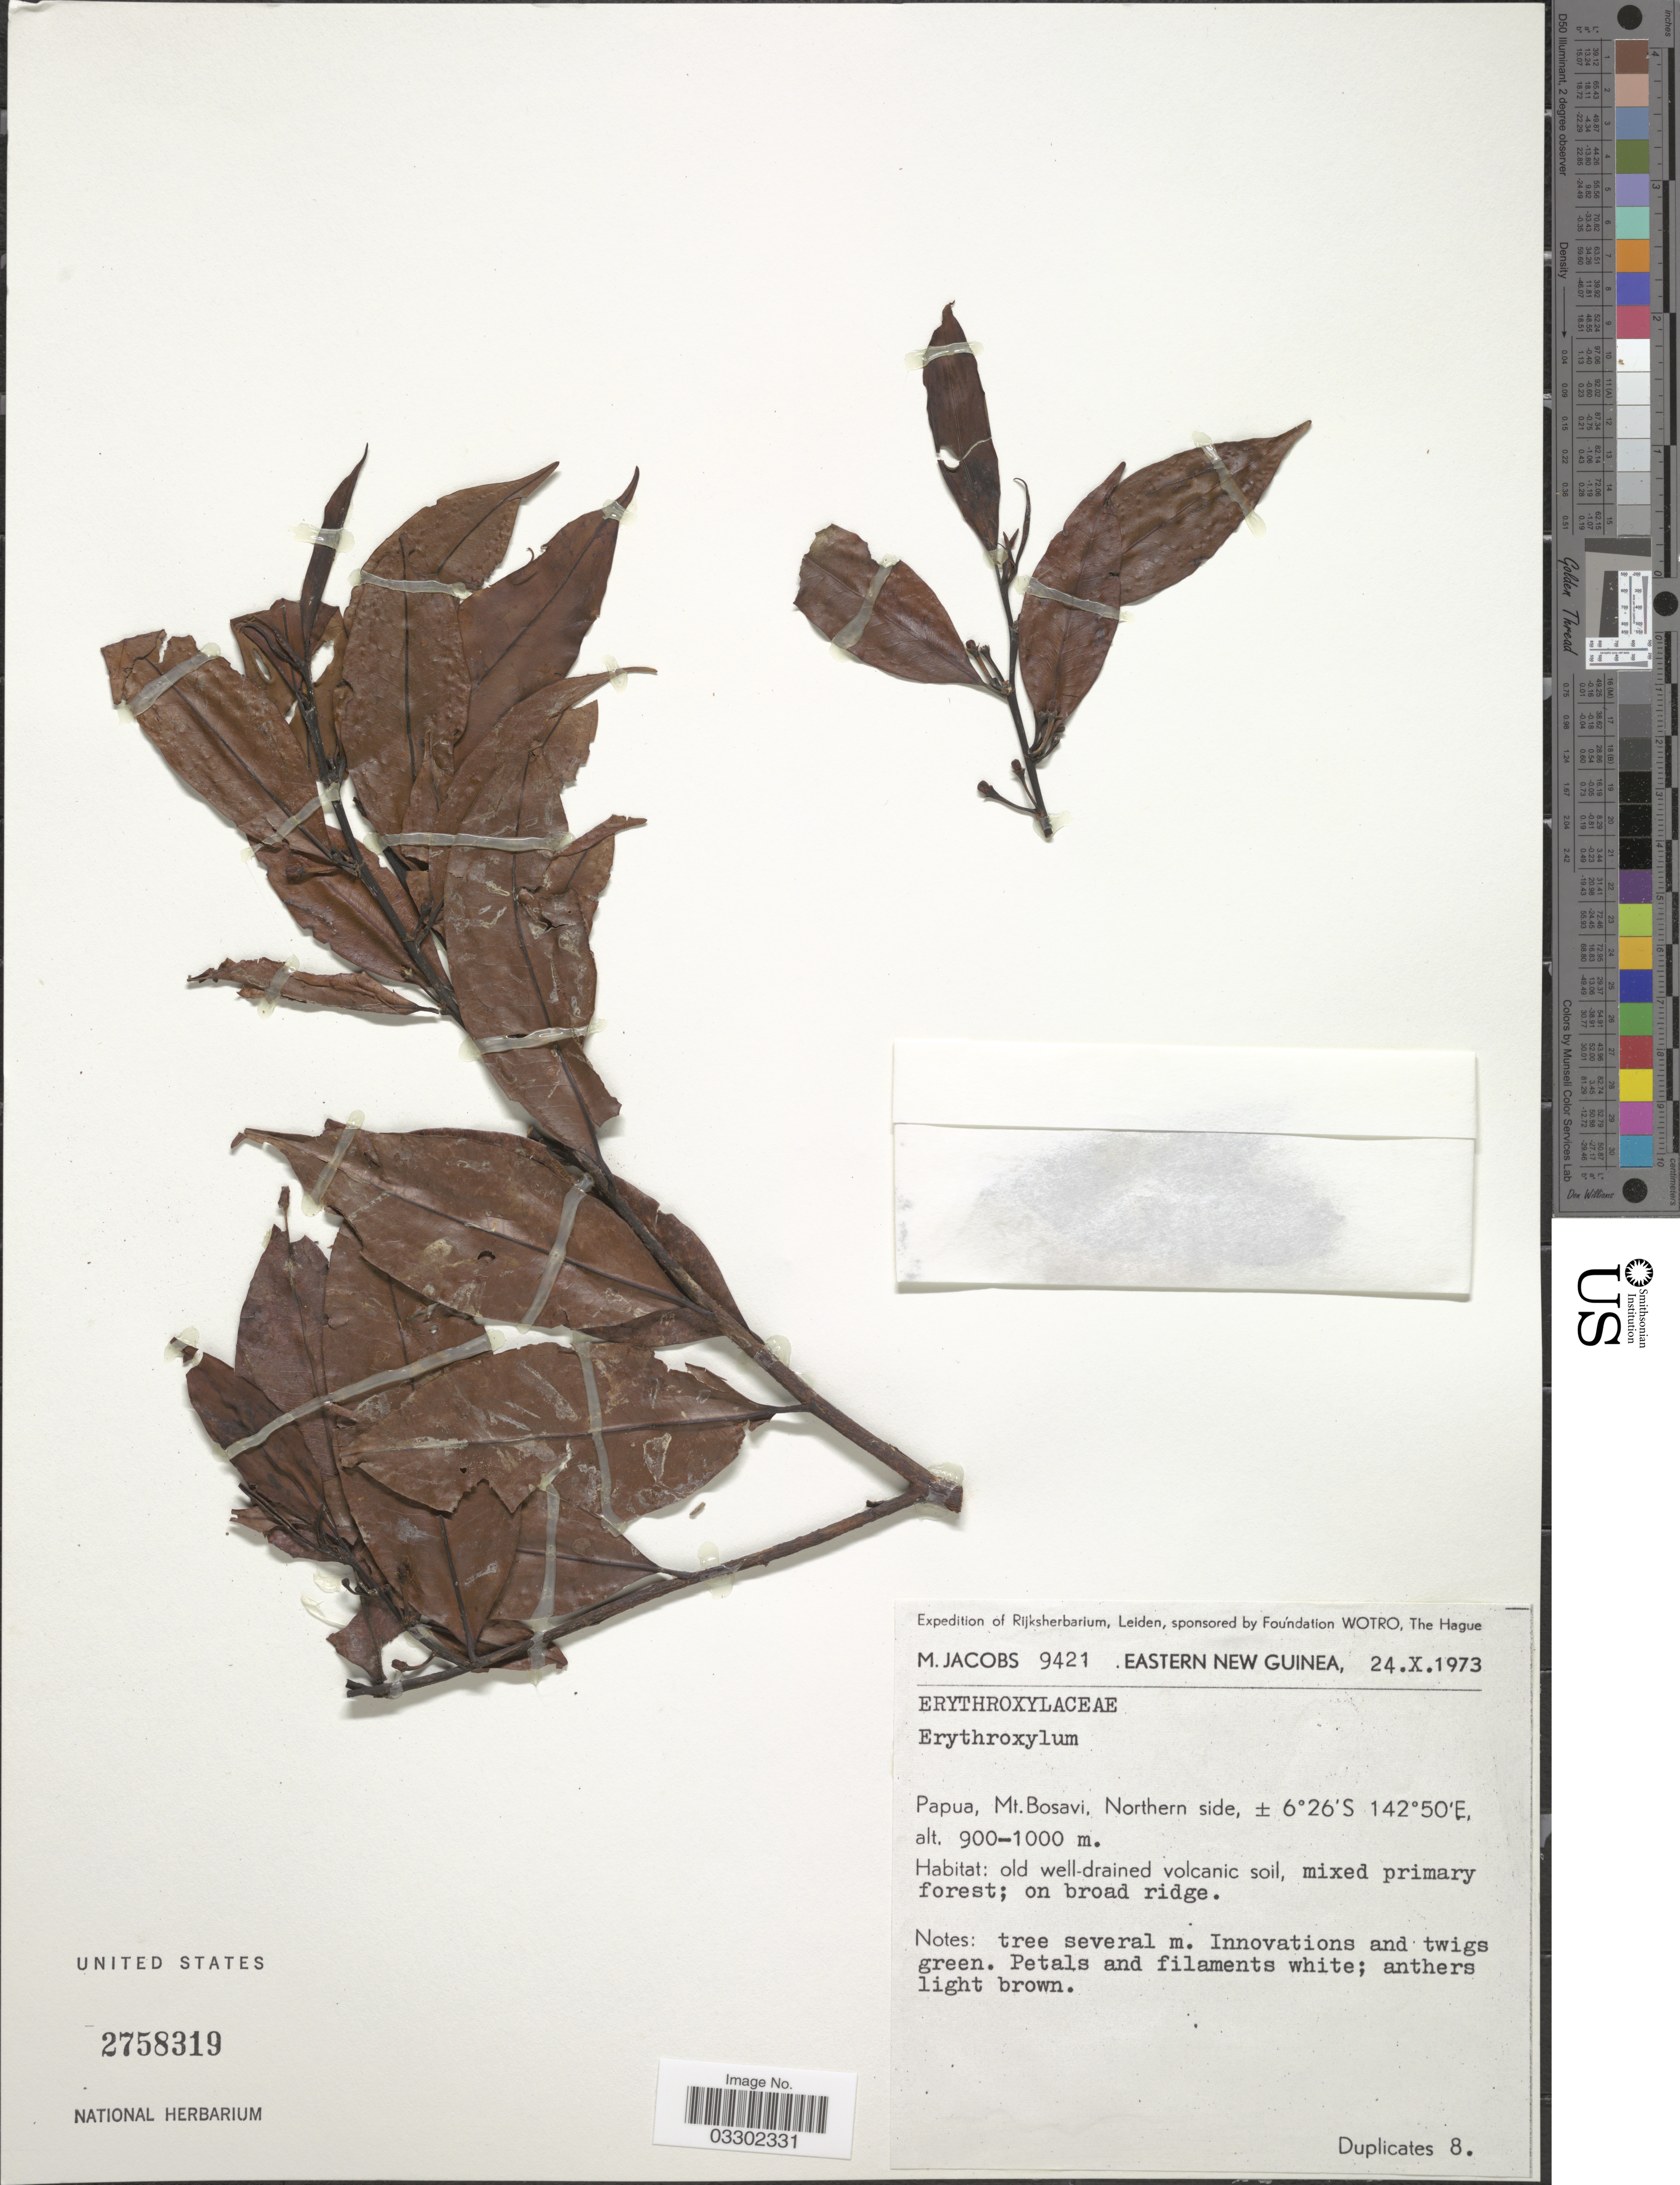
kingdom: Plantae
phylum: Tracheophyta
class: Magnoliopsida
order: Malpighiales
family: Erythroxylaceae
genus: Erythroxylum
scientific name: Erythroxylum sp.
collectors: M. Jacobs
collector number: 9421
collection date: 1973-10-24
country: Papua New Guinea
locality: Eastern New Guinea. Papua, Mt. Bosavi, Northern side.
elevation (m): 900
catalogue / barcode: US 2758319